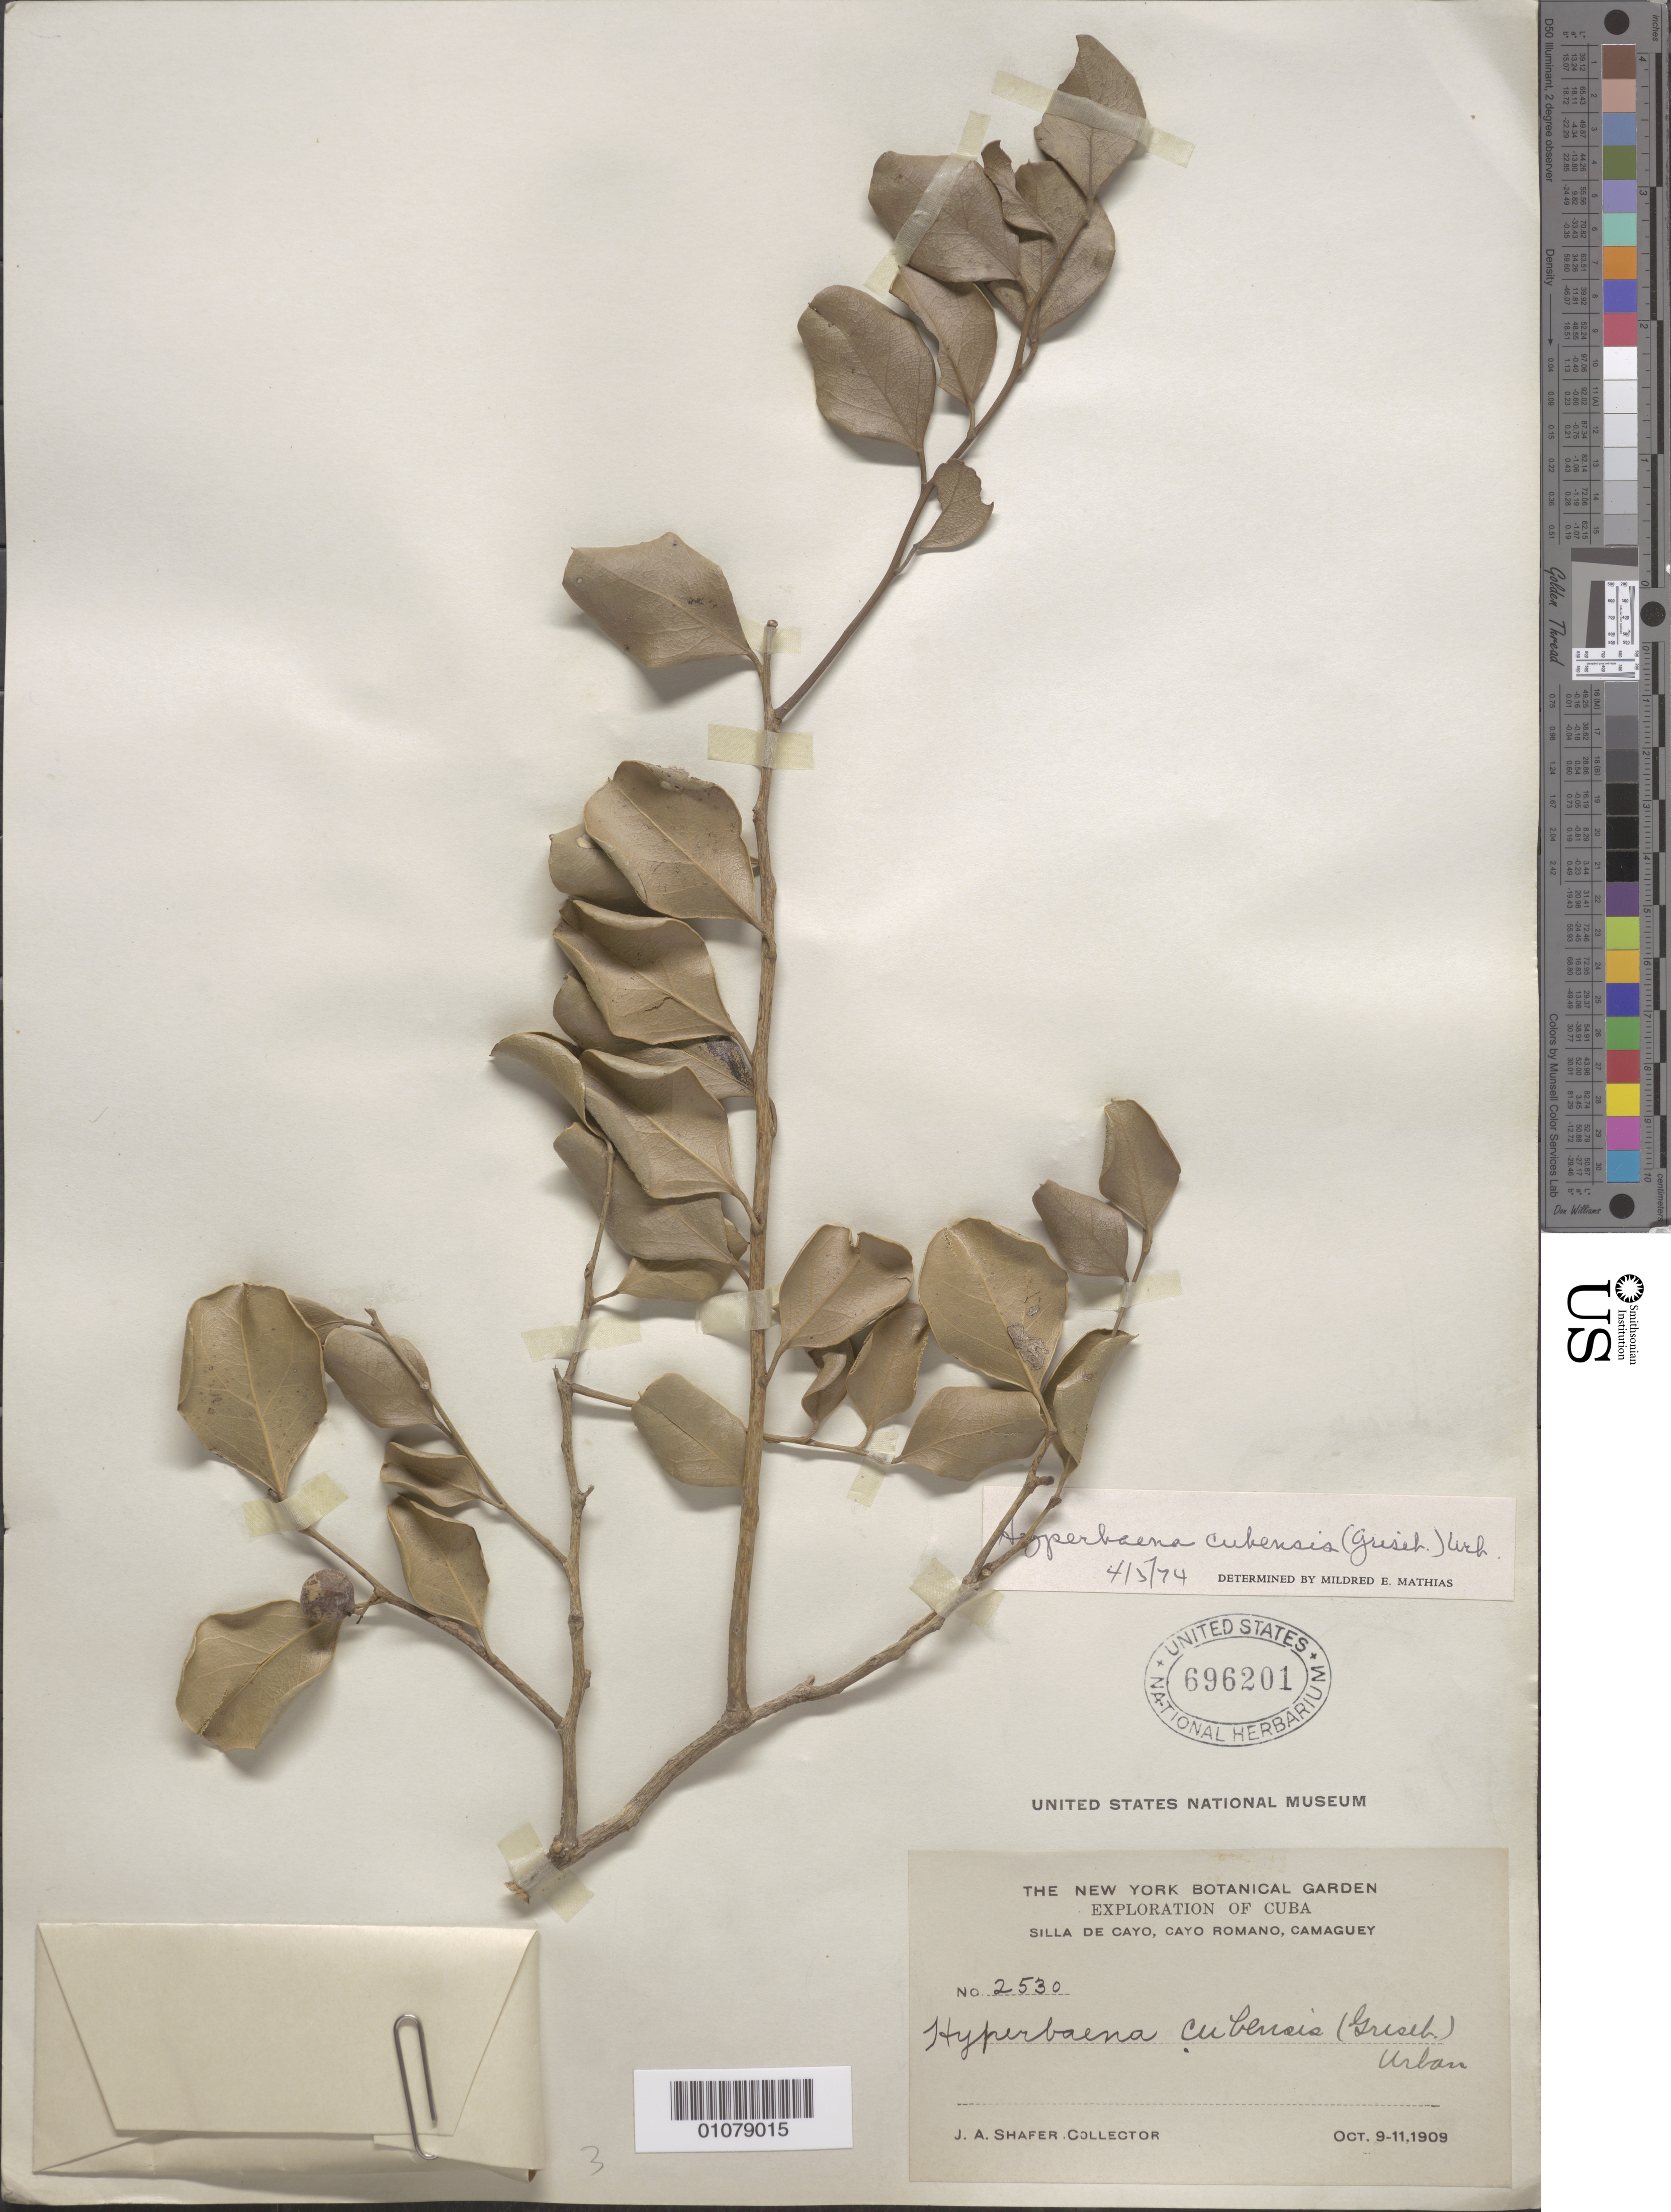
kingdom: Plantae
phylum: Tracheophyta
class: Magnoliopsida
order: Ranunculales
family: Menispermaceae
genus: Hyperbaena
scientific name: Hyperbaena cubensis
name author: (Griseb.) Urb.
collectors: J. A. Shafer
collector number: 2530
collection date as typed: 09 Oct 1909 to 11 Sep 1909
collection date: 1909-09-11/1909-10-09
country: Cuba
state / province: Camagüey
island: Cuba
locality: Silla de Cayo, Cayo Romano, Camaguey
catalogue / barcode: US 696201